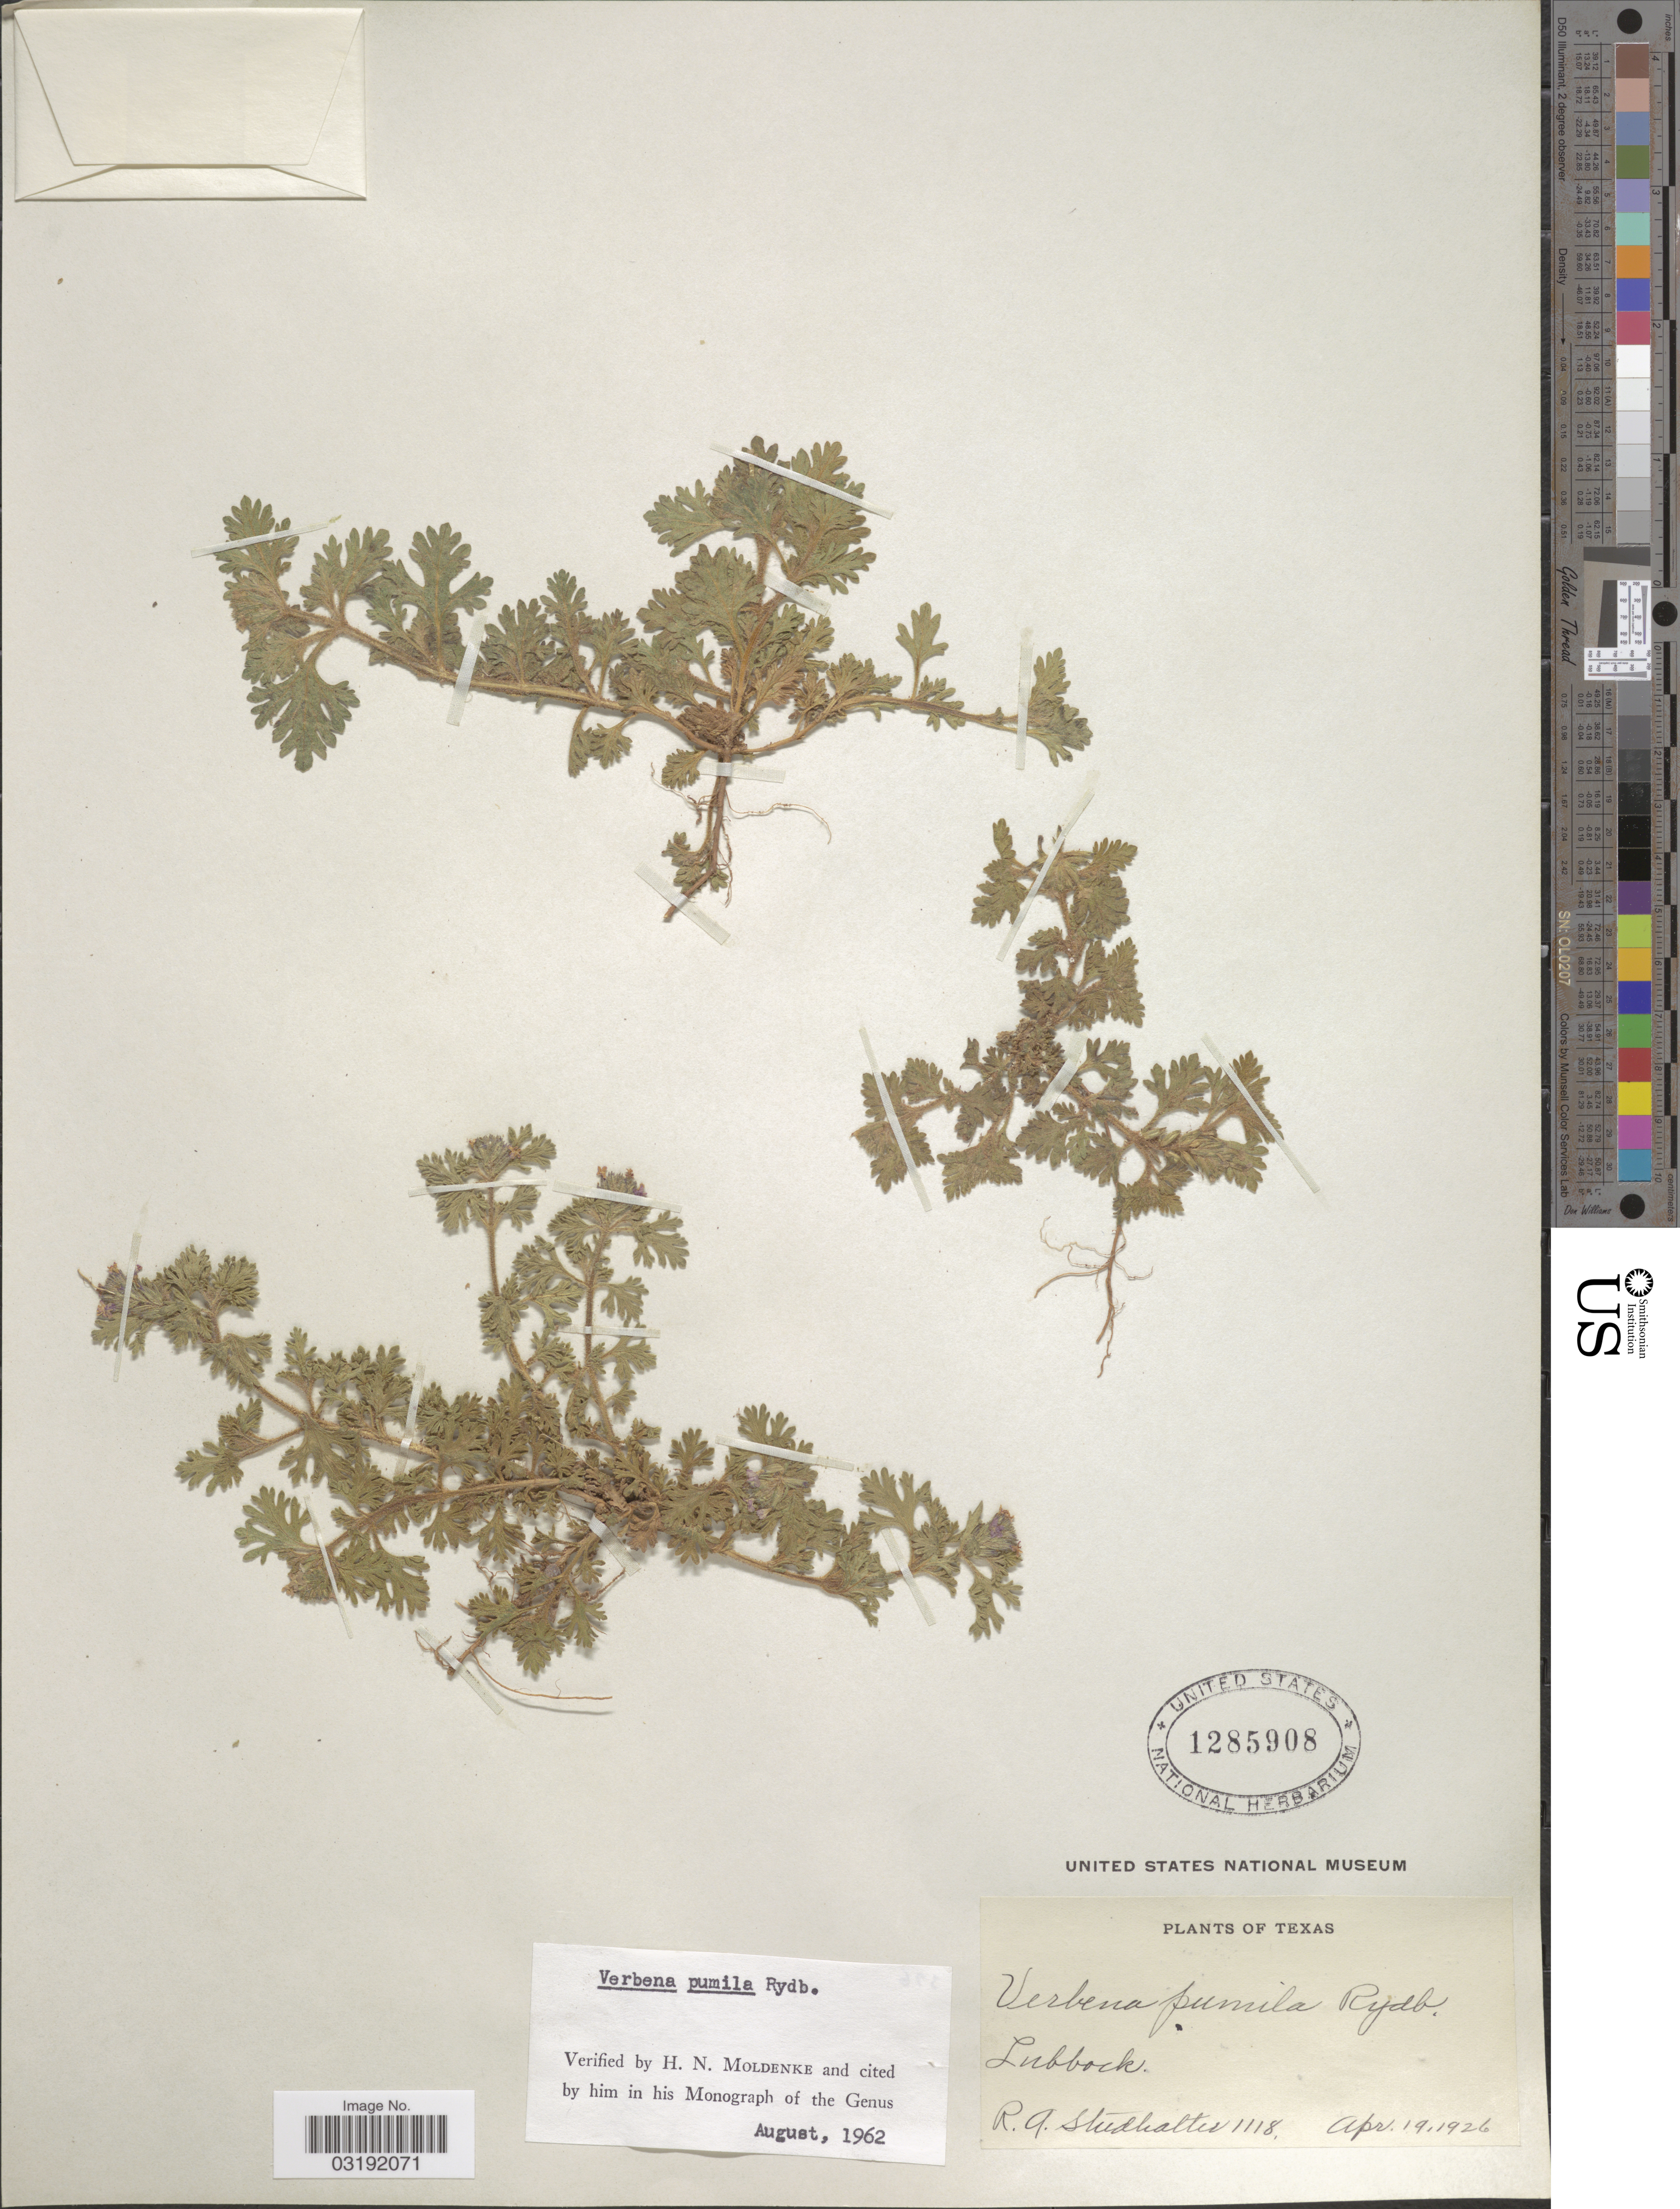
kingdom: Plantae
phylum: Tracheophyta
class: Magnoliopsida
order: Lamiales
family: Verbenaceae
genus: Verbena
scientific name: Verbena pumila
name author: Rydb.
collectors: R. Studhalter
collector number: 1118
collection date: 1926-04-19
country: United States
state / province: Texas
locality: Lubbock.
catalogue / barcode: US 1285908